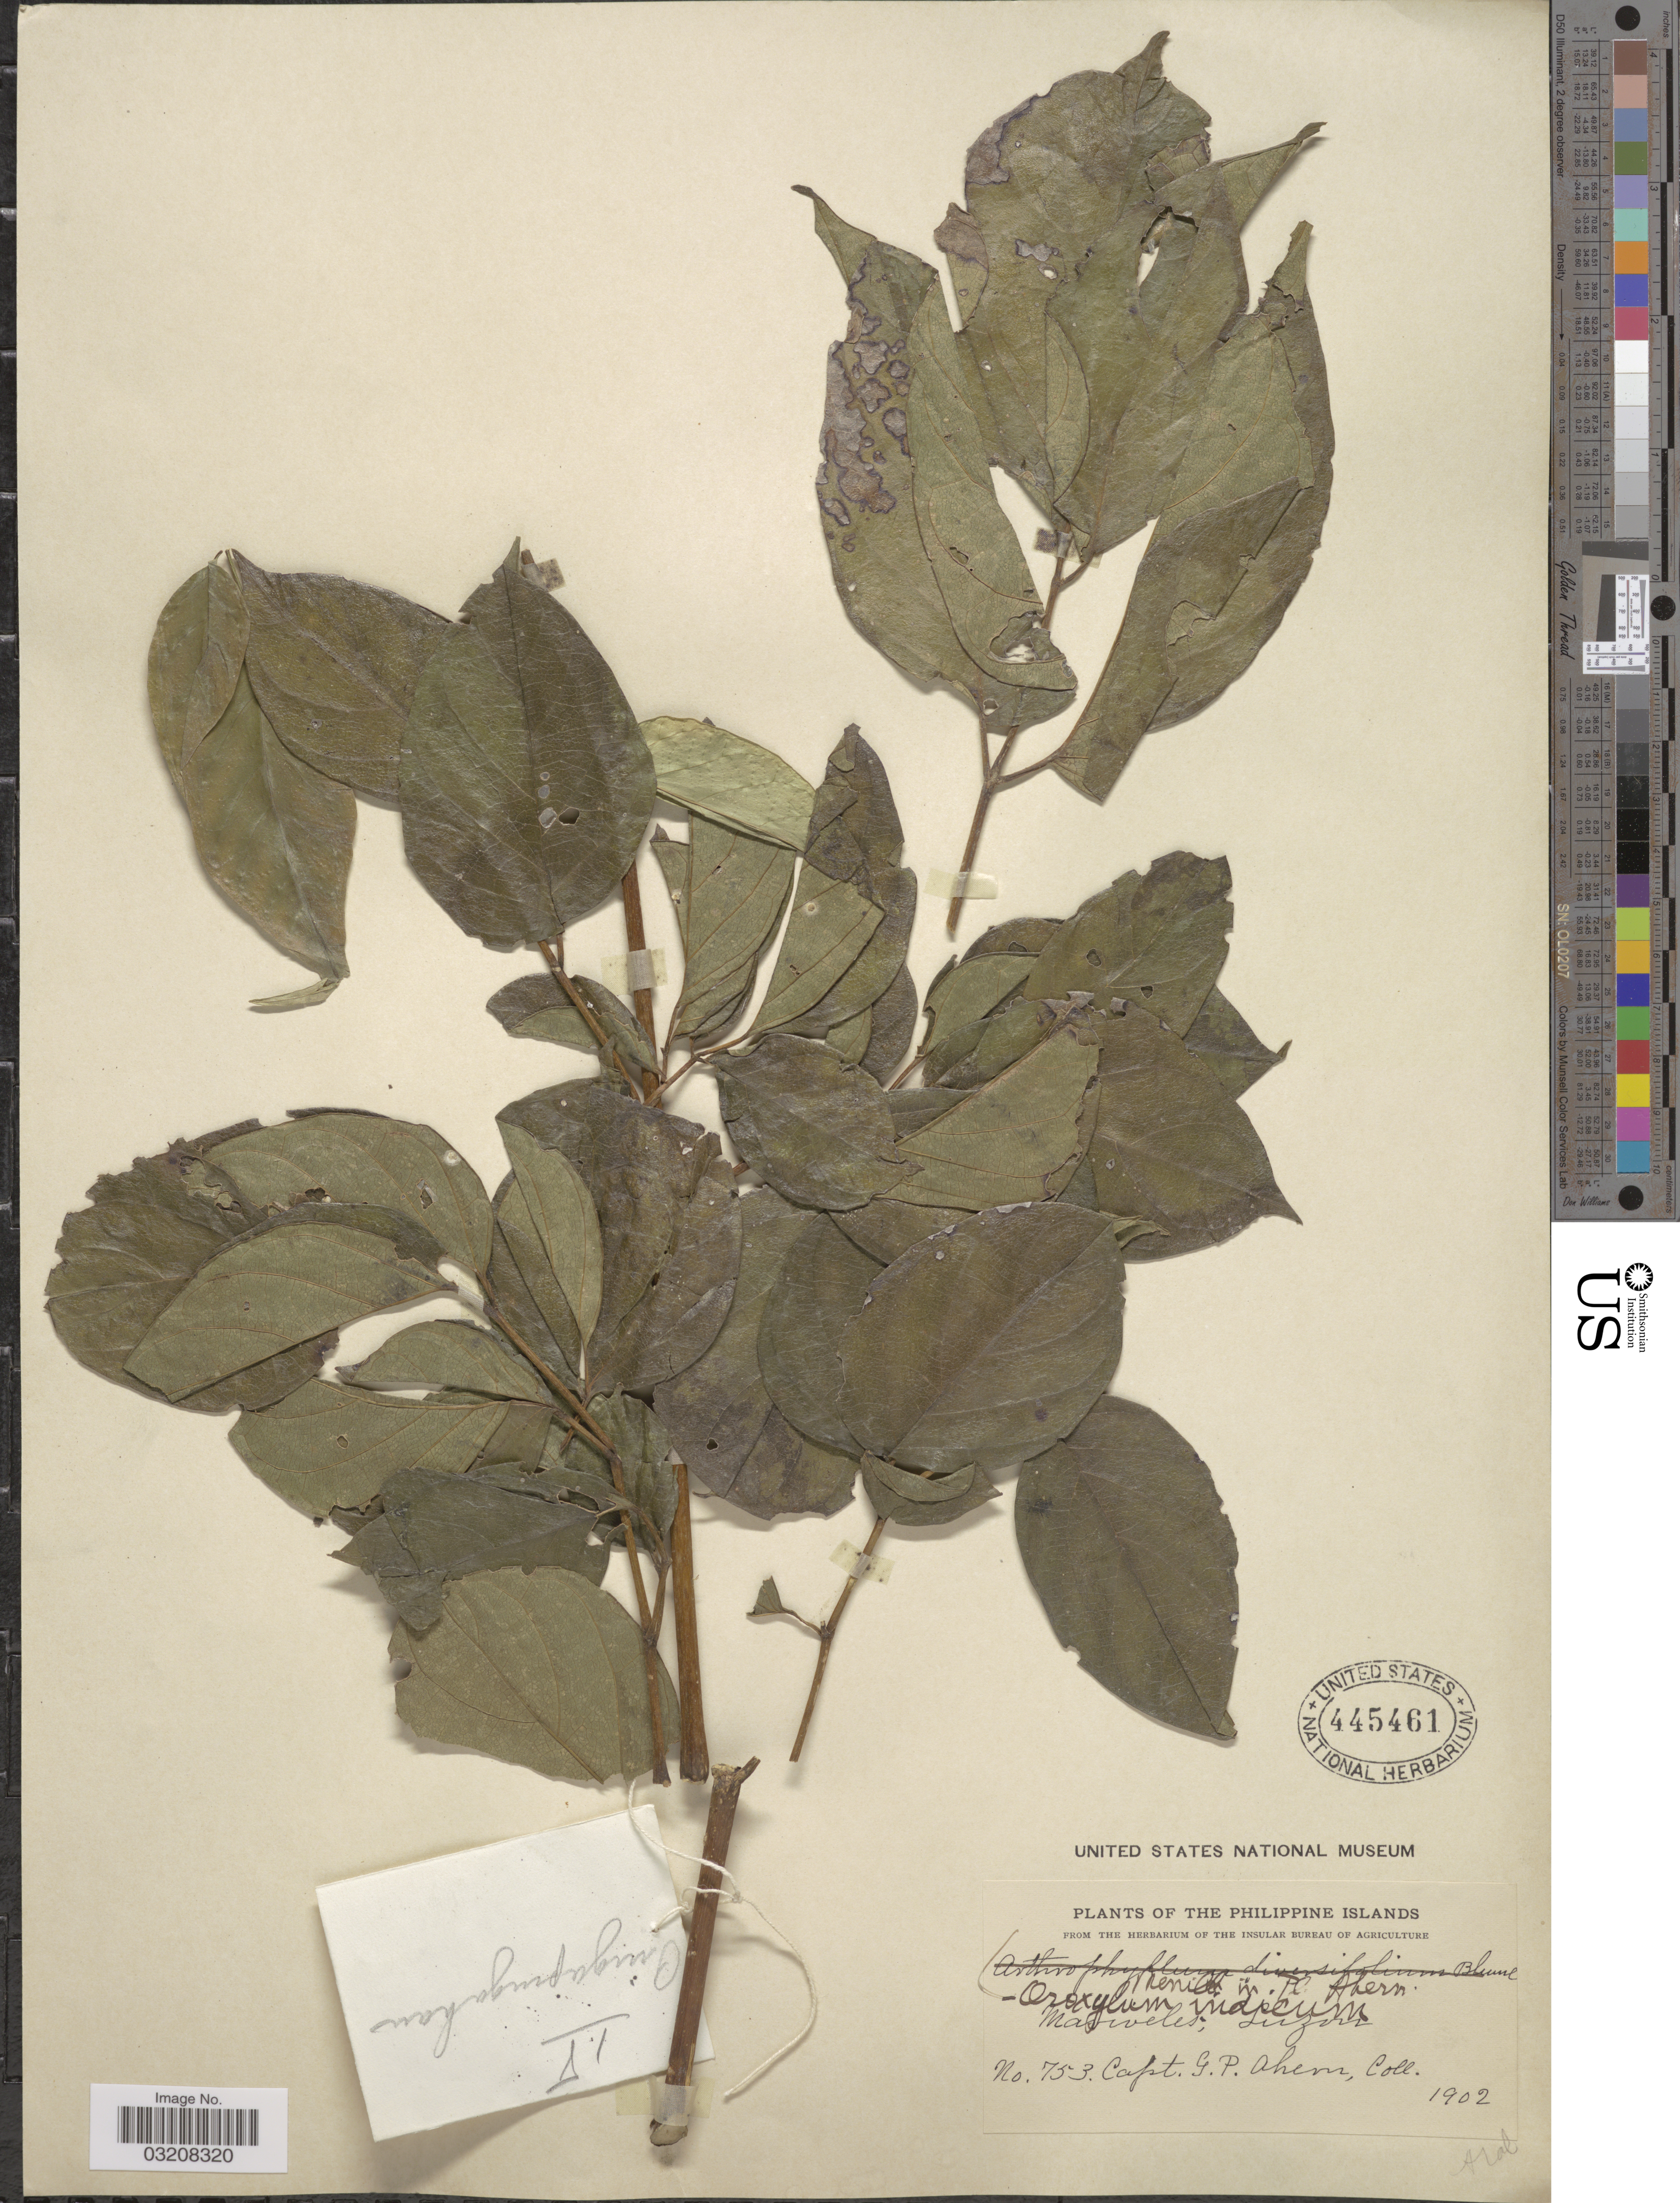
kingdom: Plantae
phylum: Tracheophyta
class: Magnoliopsida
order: Lamiales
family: Bignoniaceae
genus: Oroxylum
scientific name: Oroxylum indicum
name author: (L.) Kurz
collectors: G. Ahern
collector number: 753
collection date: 1902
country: Philippines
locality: Mariveles; Luzon.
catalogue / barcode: US 445461